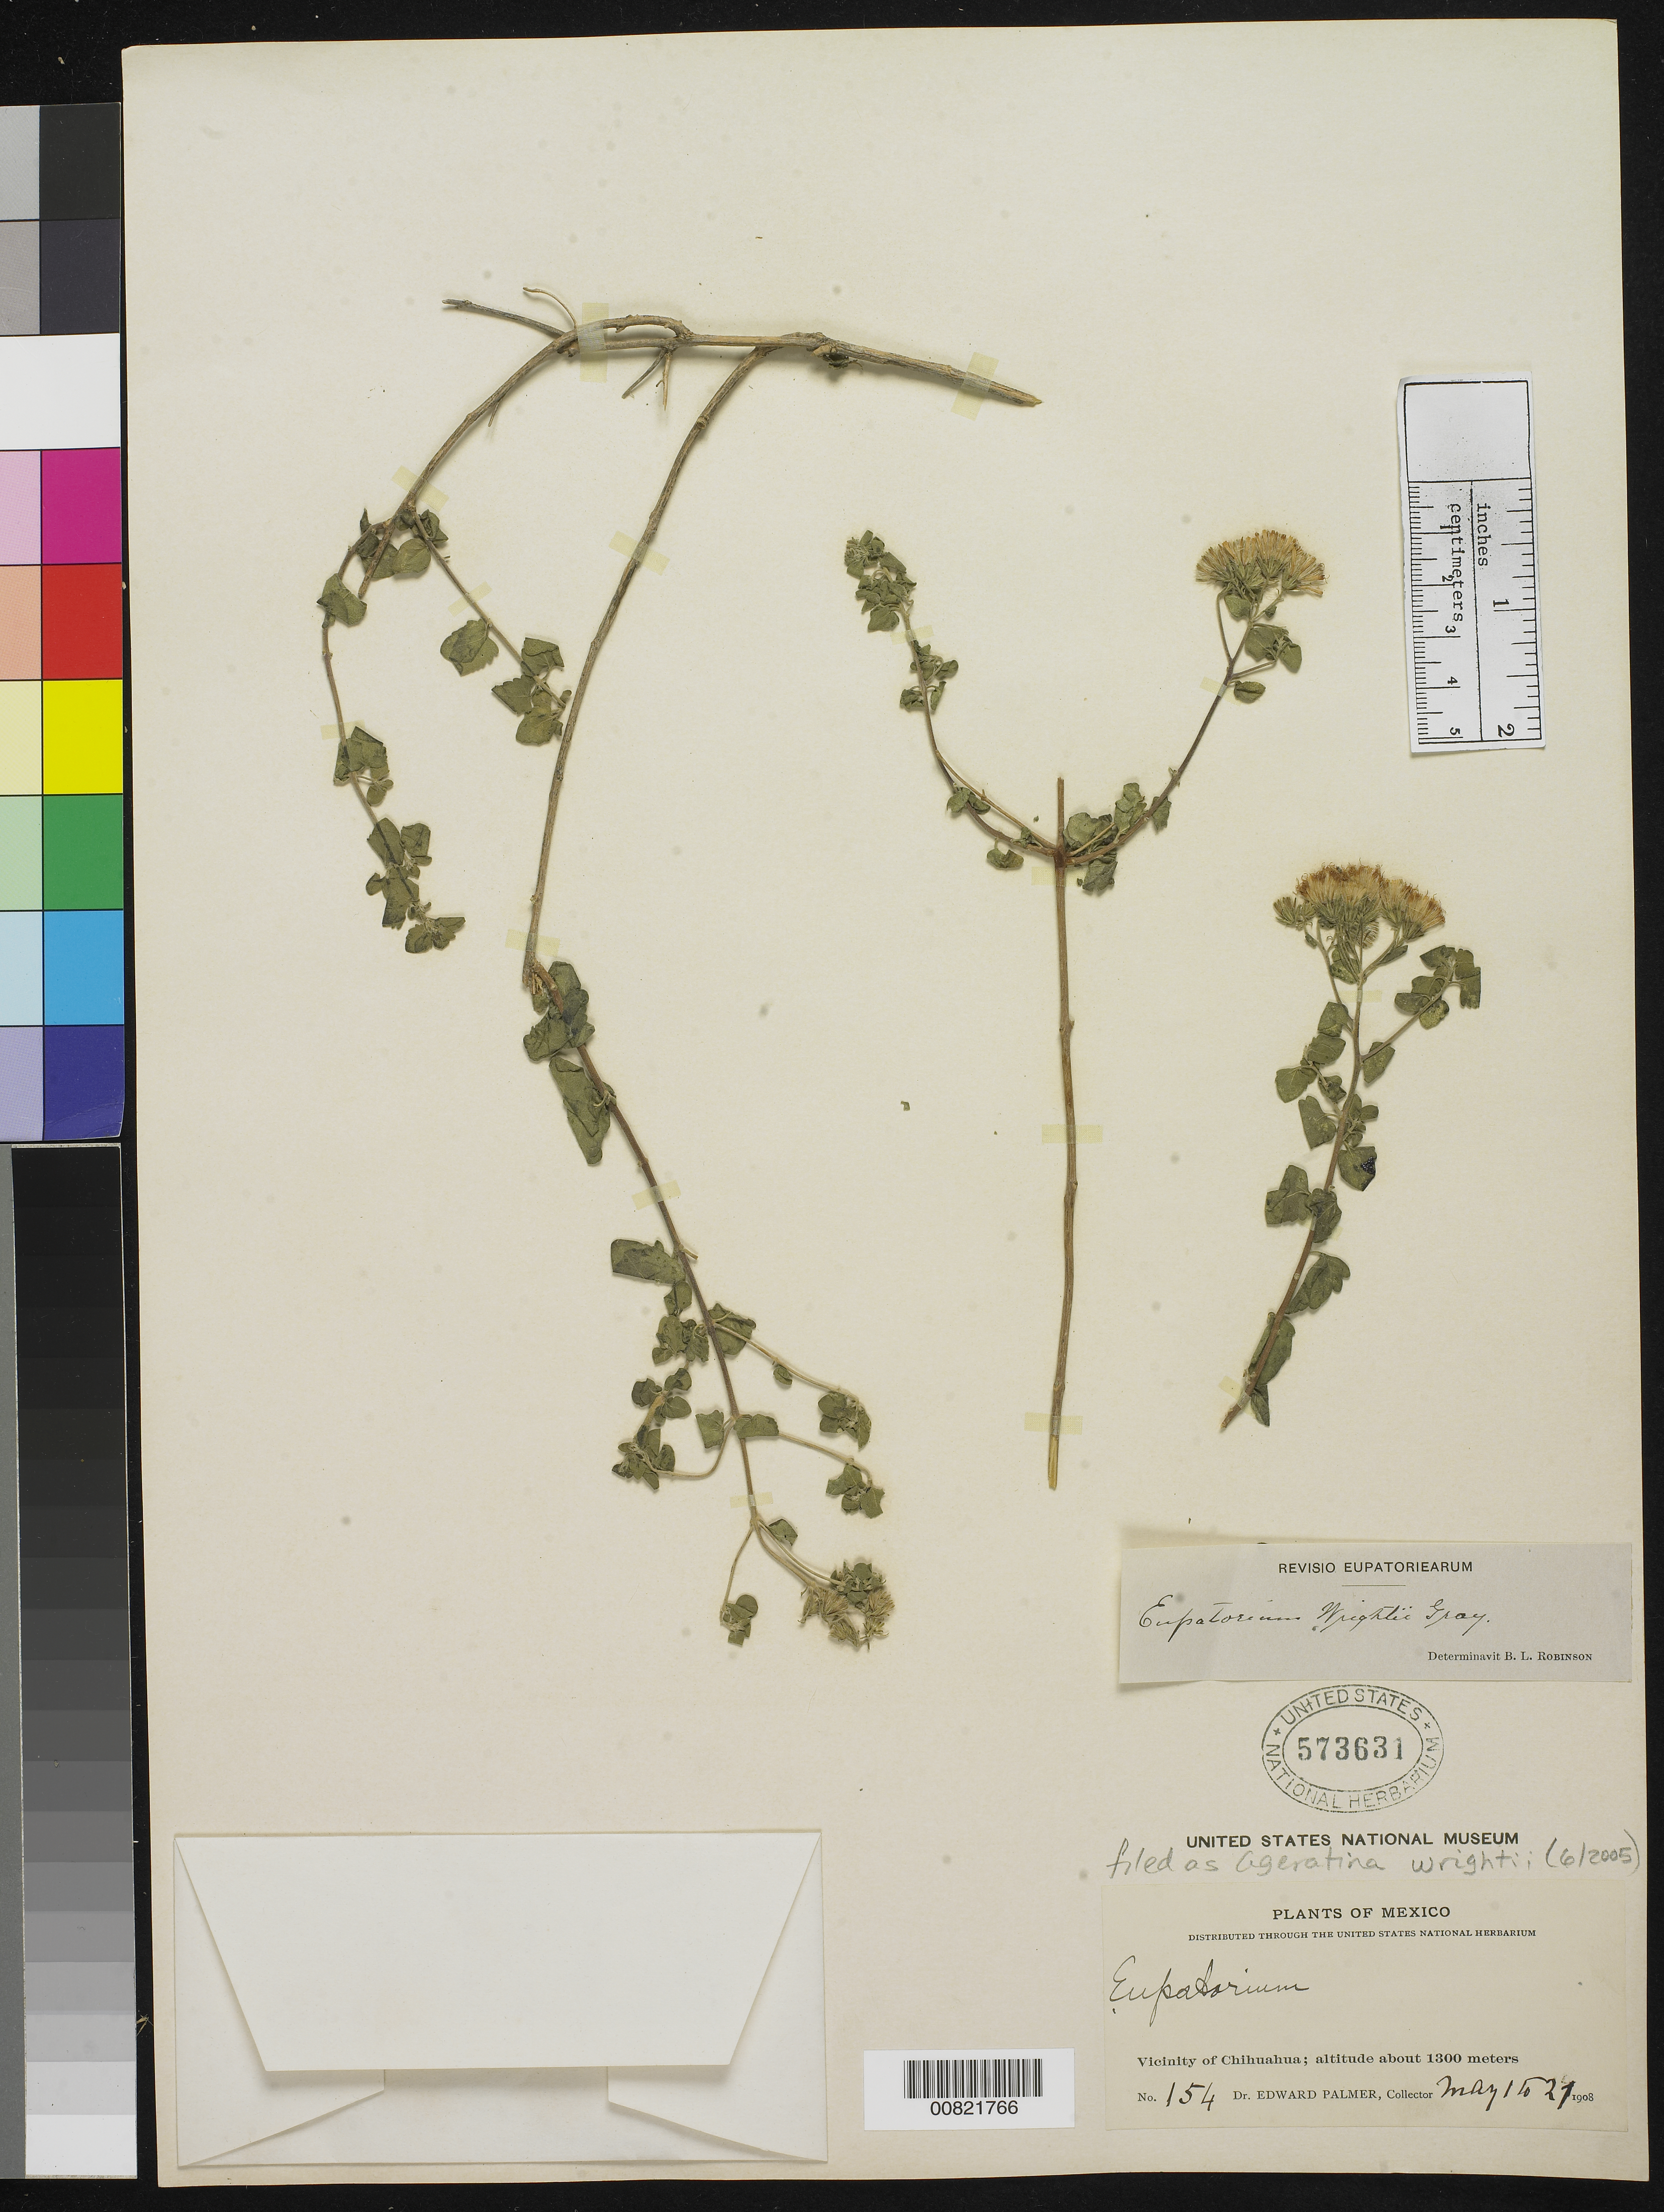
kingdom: Plantae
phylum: Tracheophyta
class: Magnoliopsida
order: Asterales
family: Asteraceae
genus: Ageratina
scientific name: Ageratina wrightii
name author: (A. Gray) R.M. King & H. Rob.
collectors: E. Palmer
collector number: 154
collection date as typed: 01 May 1908 to 27 May 1908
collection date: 1908-05-01/1908-05-27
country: Mexico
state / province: Chihuahua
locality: Vicinity of Chihuahua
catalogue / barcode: US 573631